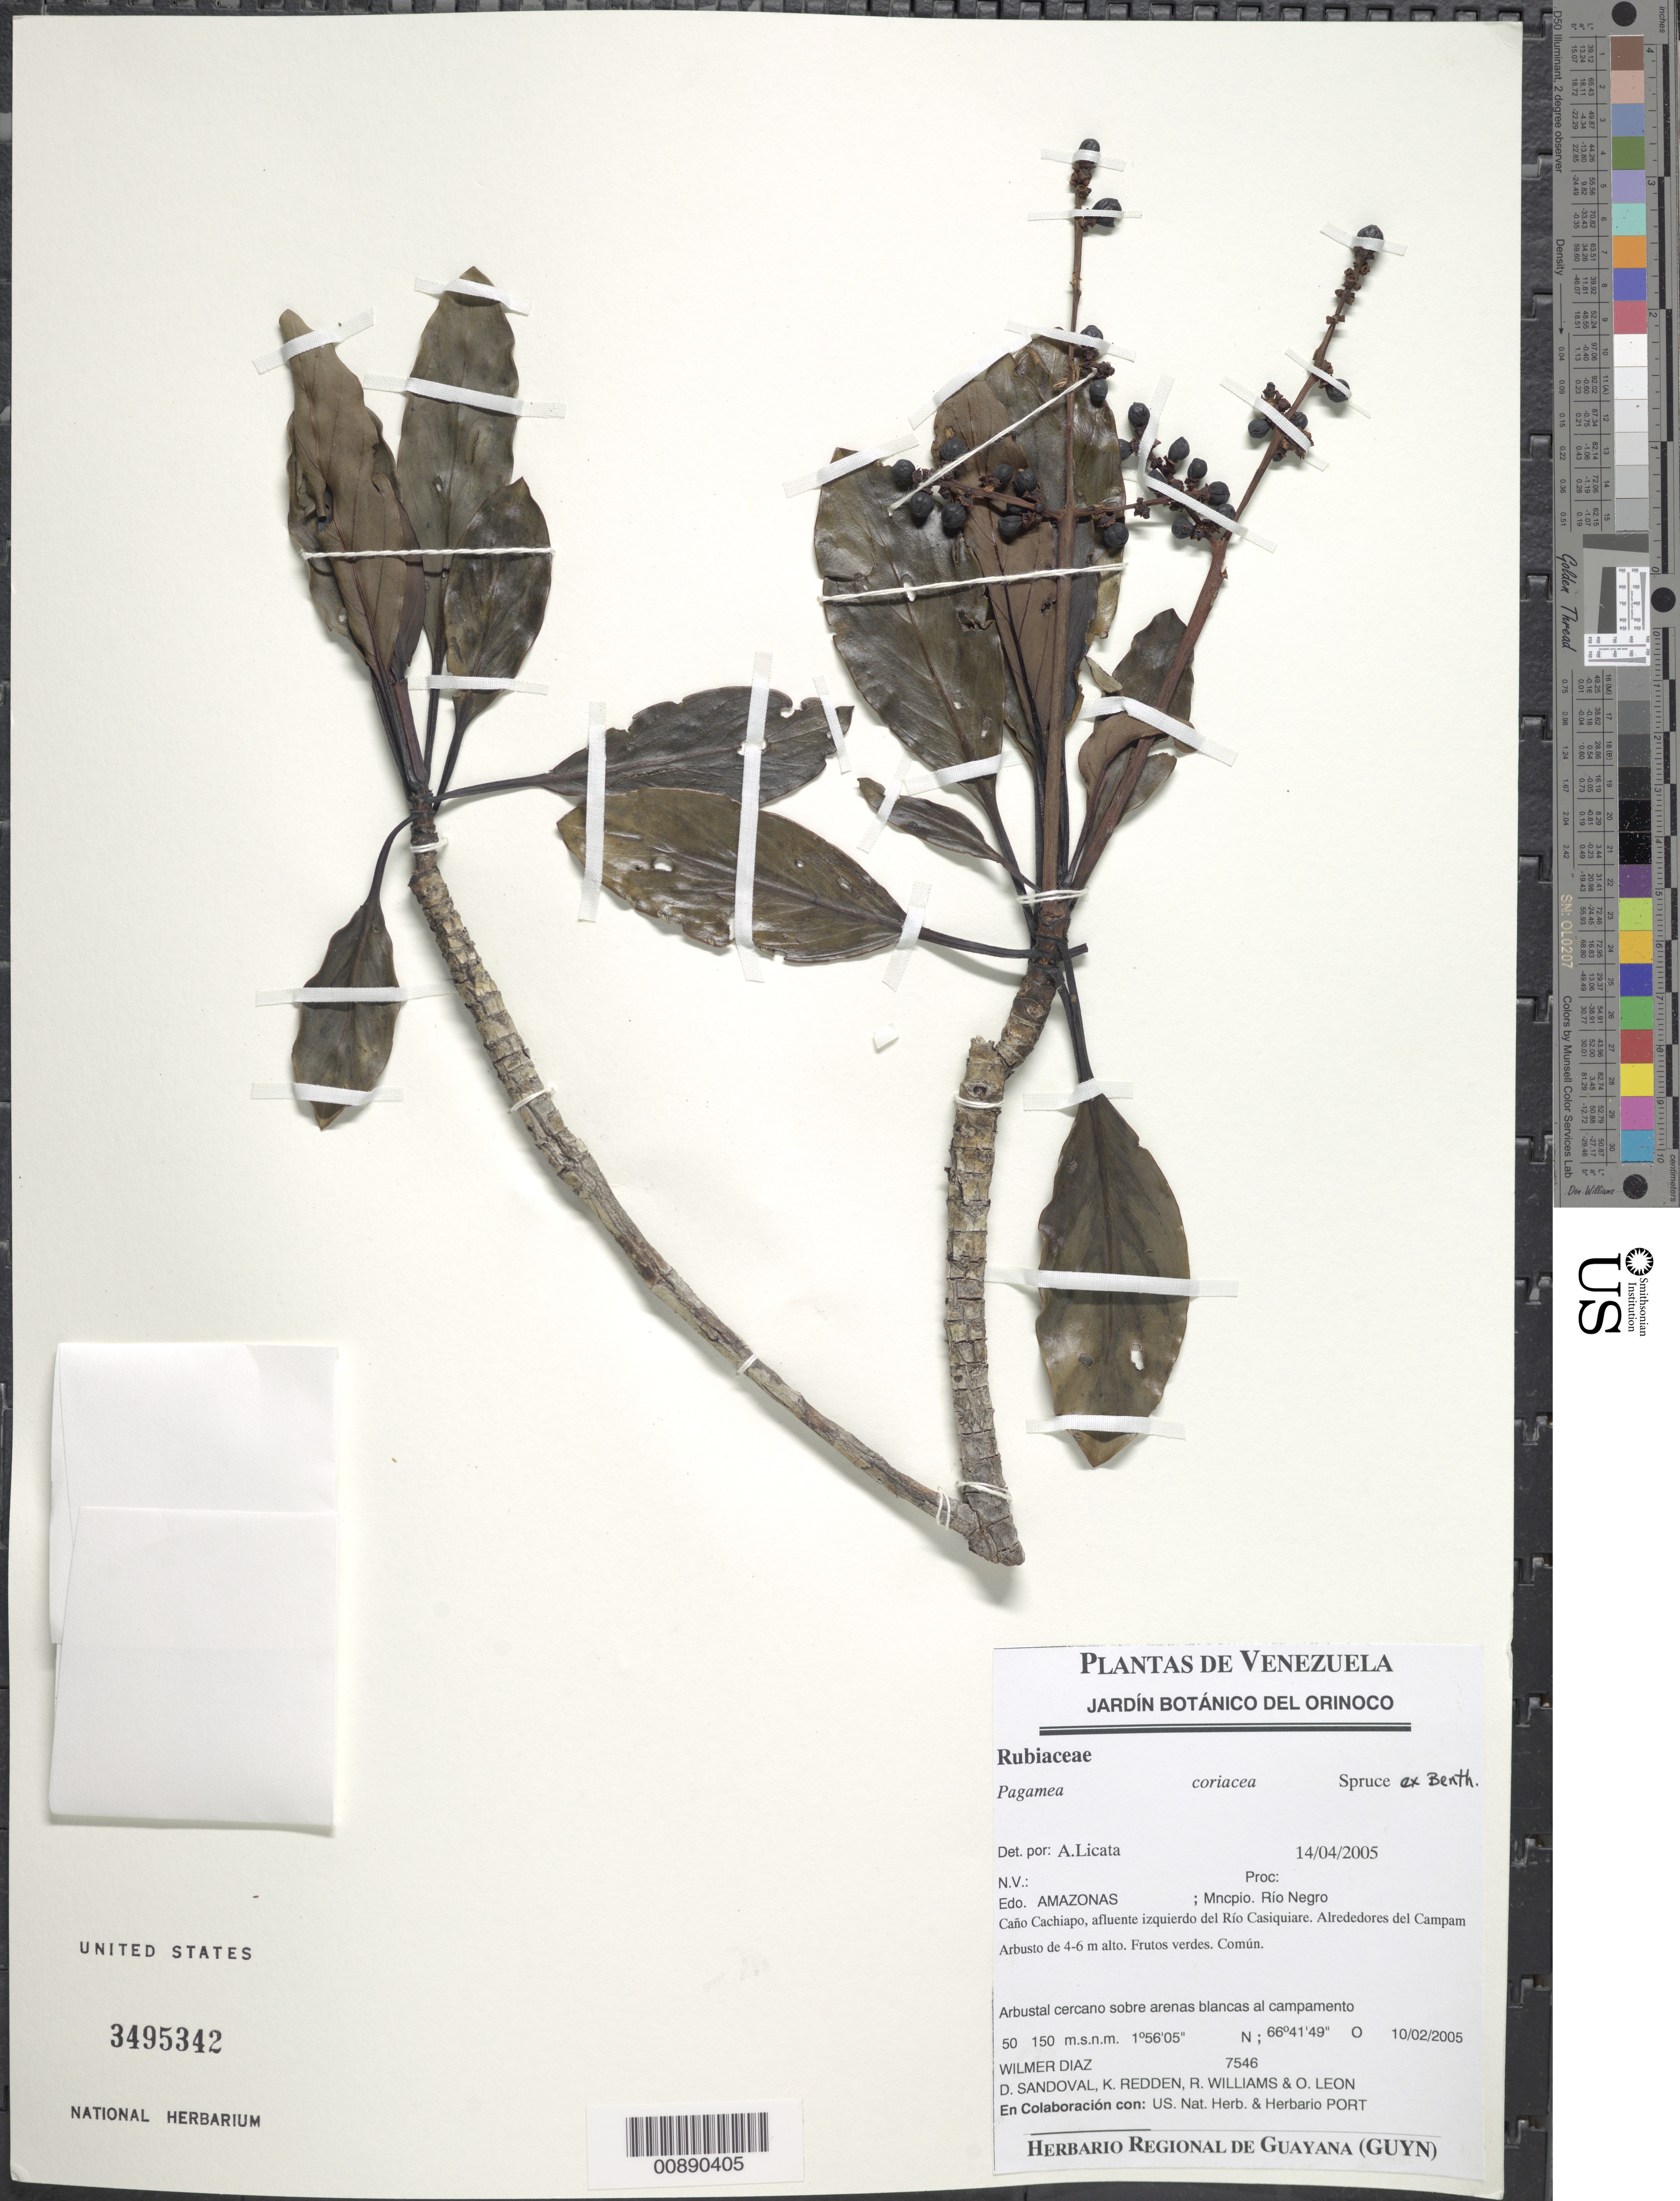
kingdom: Plantae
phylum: Tracheophyta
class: Magnoliopsida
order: Gentianales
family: Rubiaceae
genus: Pagamea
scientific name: Pagamea coriacea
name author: Spruce ex Benth.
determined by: Licata, A., (PORT), Univ. Nac. Exp. de los Llanos Ezequiel Zamora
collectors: W. Díaz P., D. Sandoval, K. M. Redden, R. Williams & O. León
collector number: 7546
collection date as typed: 10-Feb-05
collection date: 2005-02-10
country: Venezuela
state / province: Amazonas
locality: Mun. Río Negro, Caño Cachiapo, afluente del Río Casiquaire, alrededores del Campamento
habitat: Arbustal cercano sobre arenas blancas el campamento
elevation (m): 50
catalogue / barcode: US 3495342